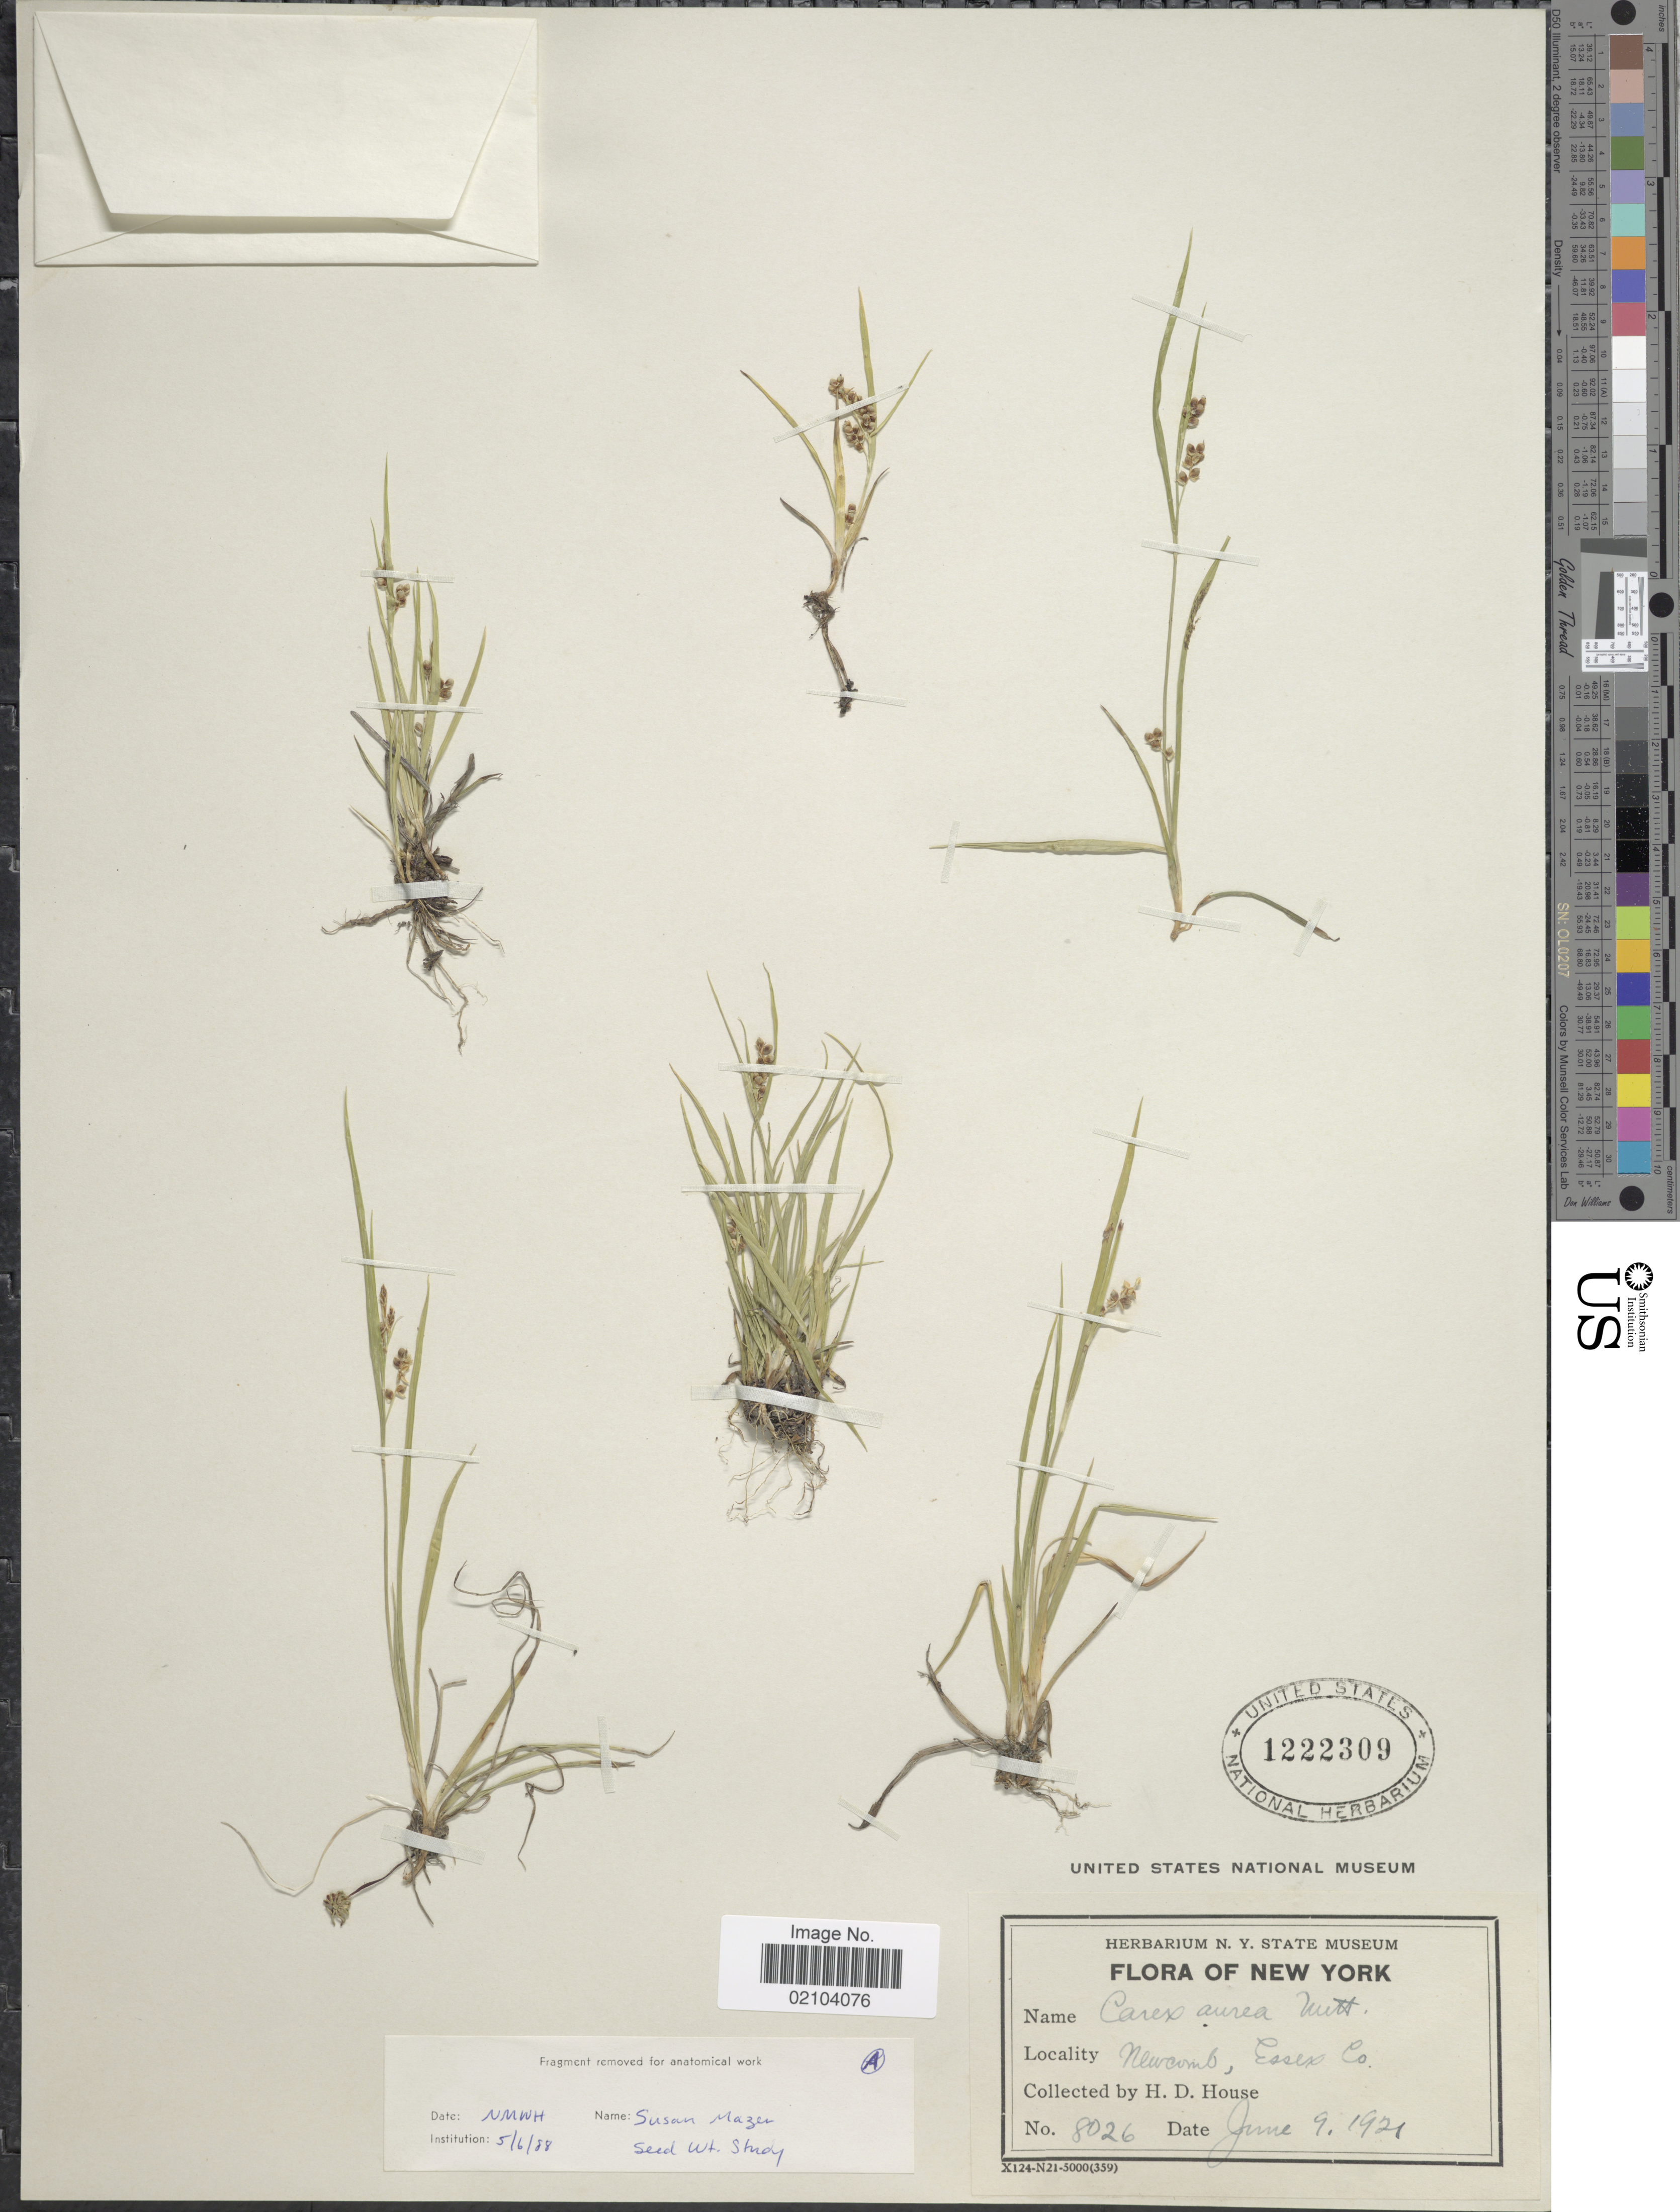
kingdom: Plantae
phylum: Tracheophyta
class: Liliopsida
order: Poales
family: Cyperaceae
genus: Carex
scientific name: Carex aurea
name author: Nutt.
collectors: H. D. House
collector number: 8026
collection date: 1921-06-09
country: United States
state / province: New York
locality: Newcomb, Essex Co.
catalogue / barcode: US 1222309